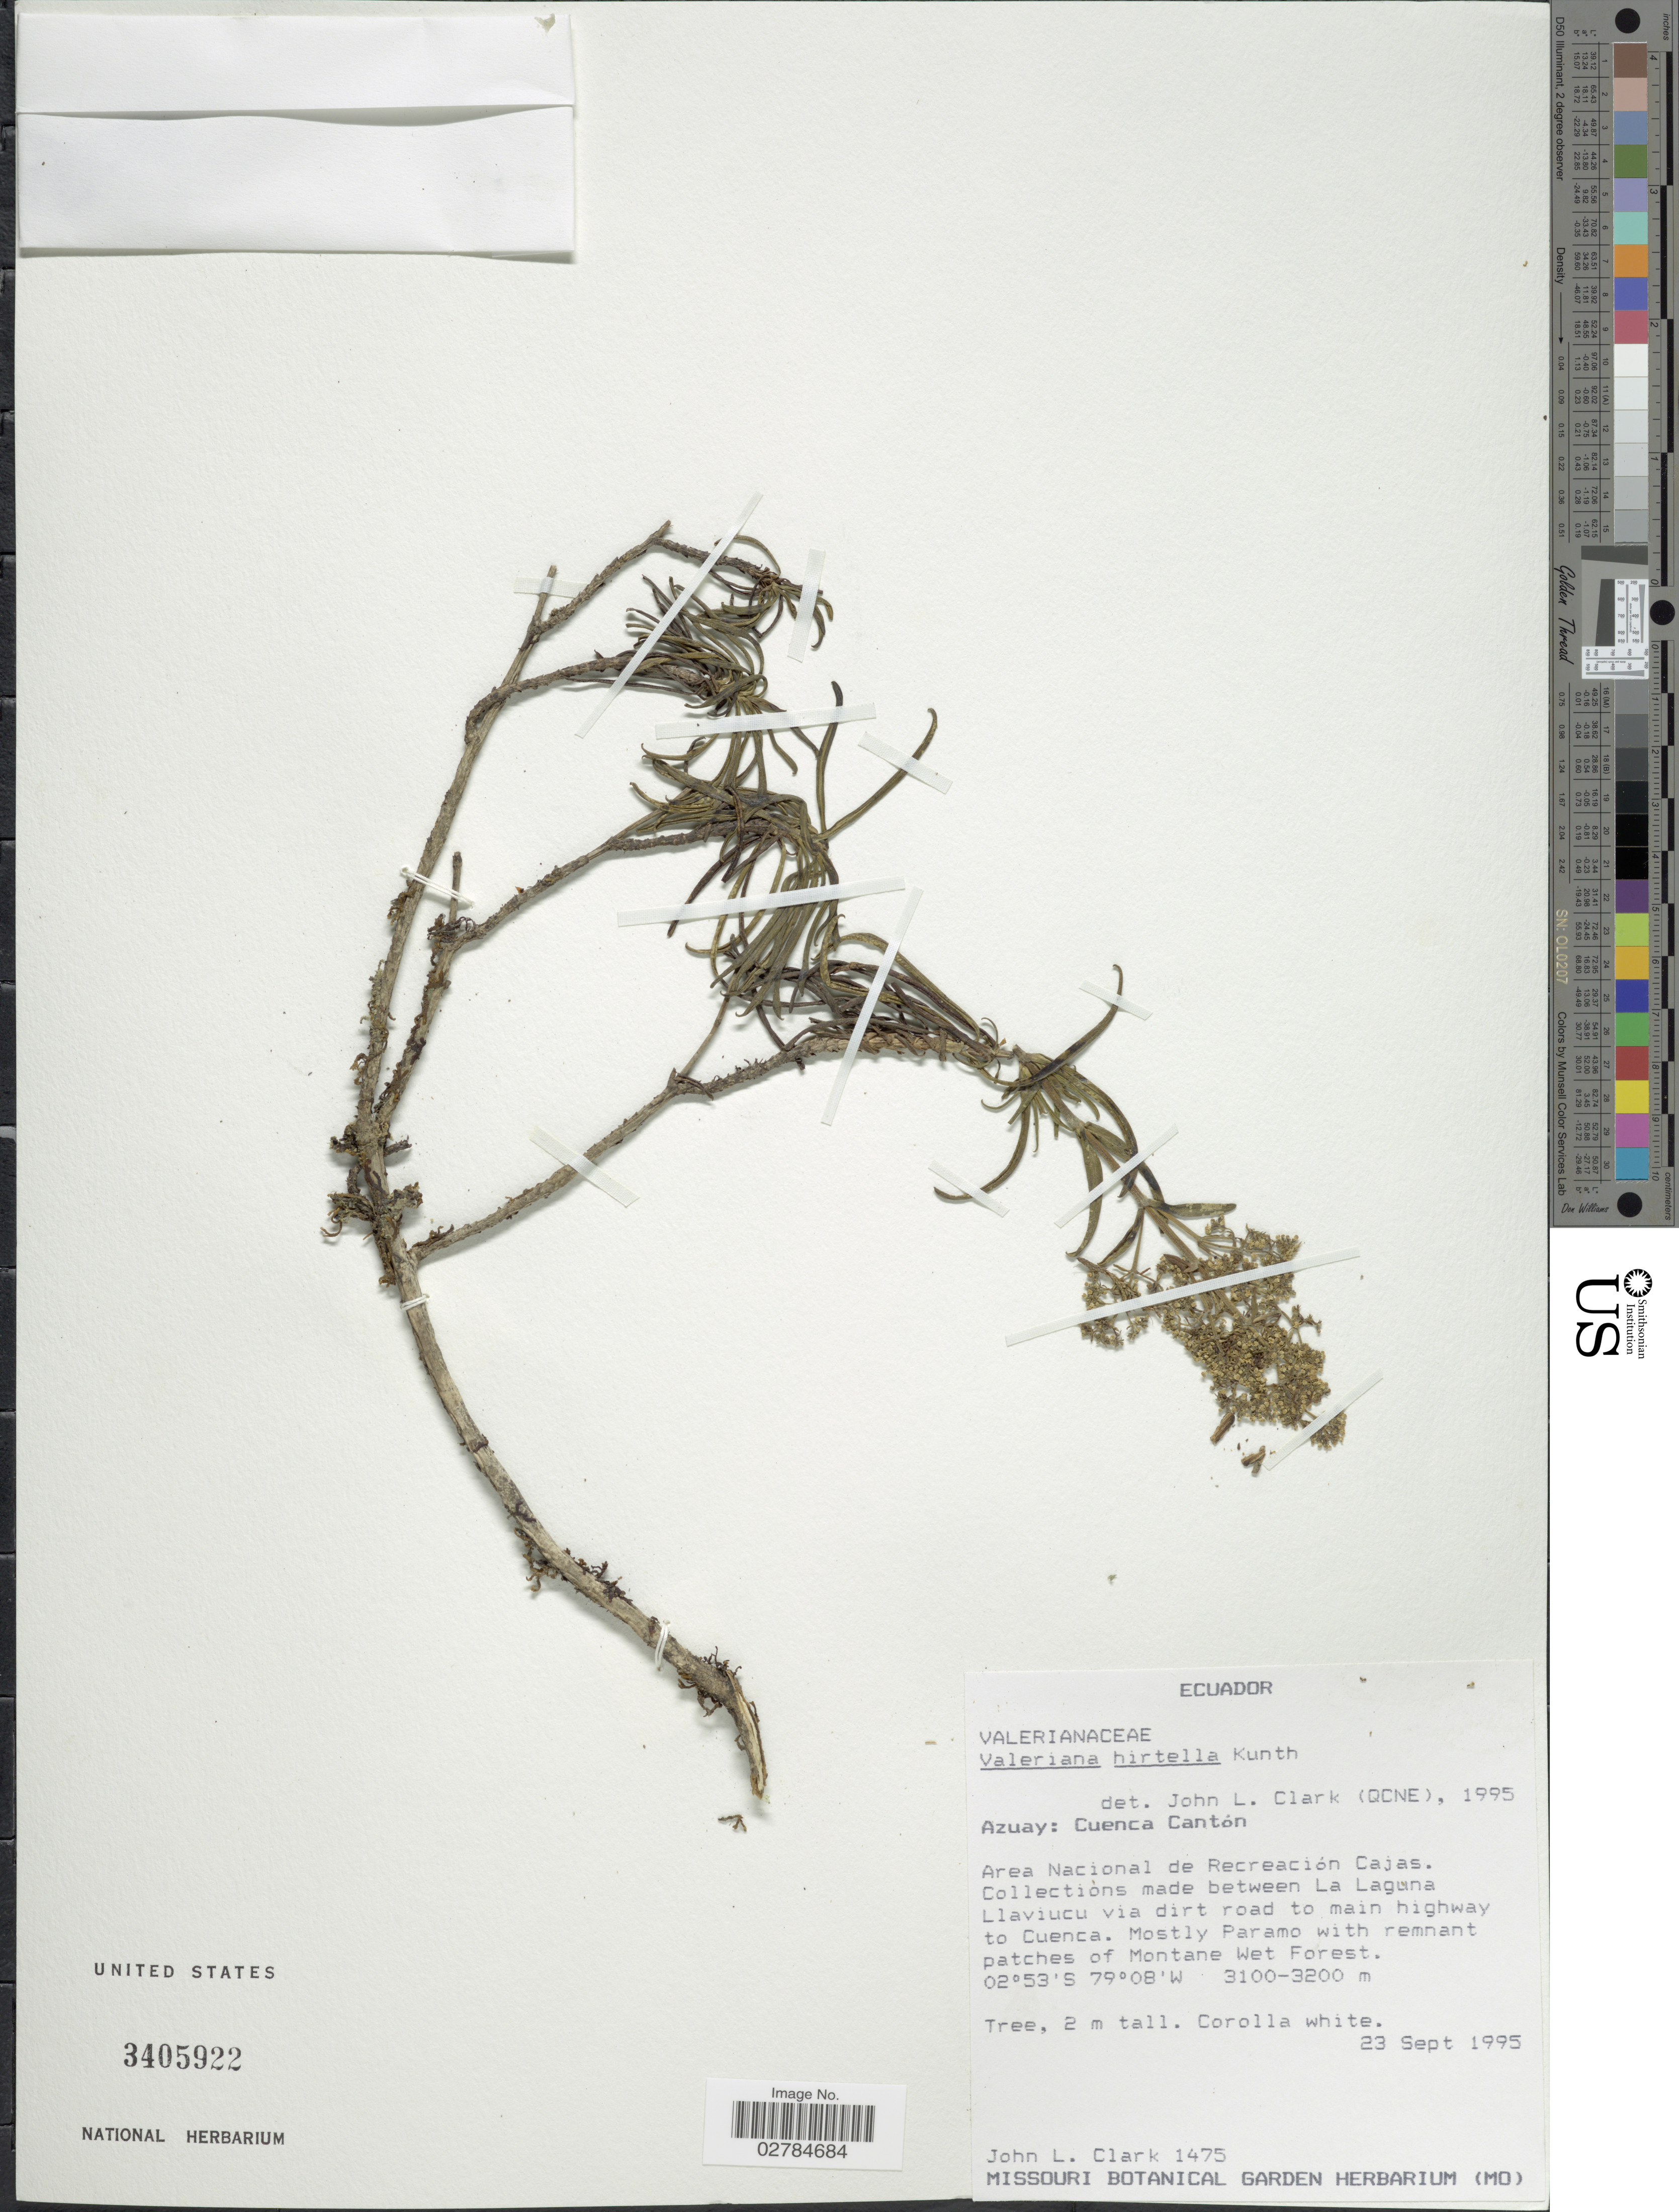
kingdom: Plantae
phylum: Tracheophyta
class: Magnoliopsida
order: Dipsacales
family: Caprifoliaceae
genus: Valeriana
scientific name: Valeriana hirtella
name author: Kunth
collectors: J. L. Clark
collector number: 1475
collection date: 1995-09-23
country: Ecuador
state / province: Azuay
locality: Cuenca Cantón. Area Nacional de Recreatión Cajas. Collections made between La Laguna Llaviucu via dirt road to main highway to Cuenca.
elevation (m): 3100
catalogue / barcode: US 3405922